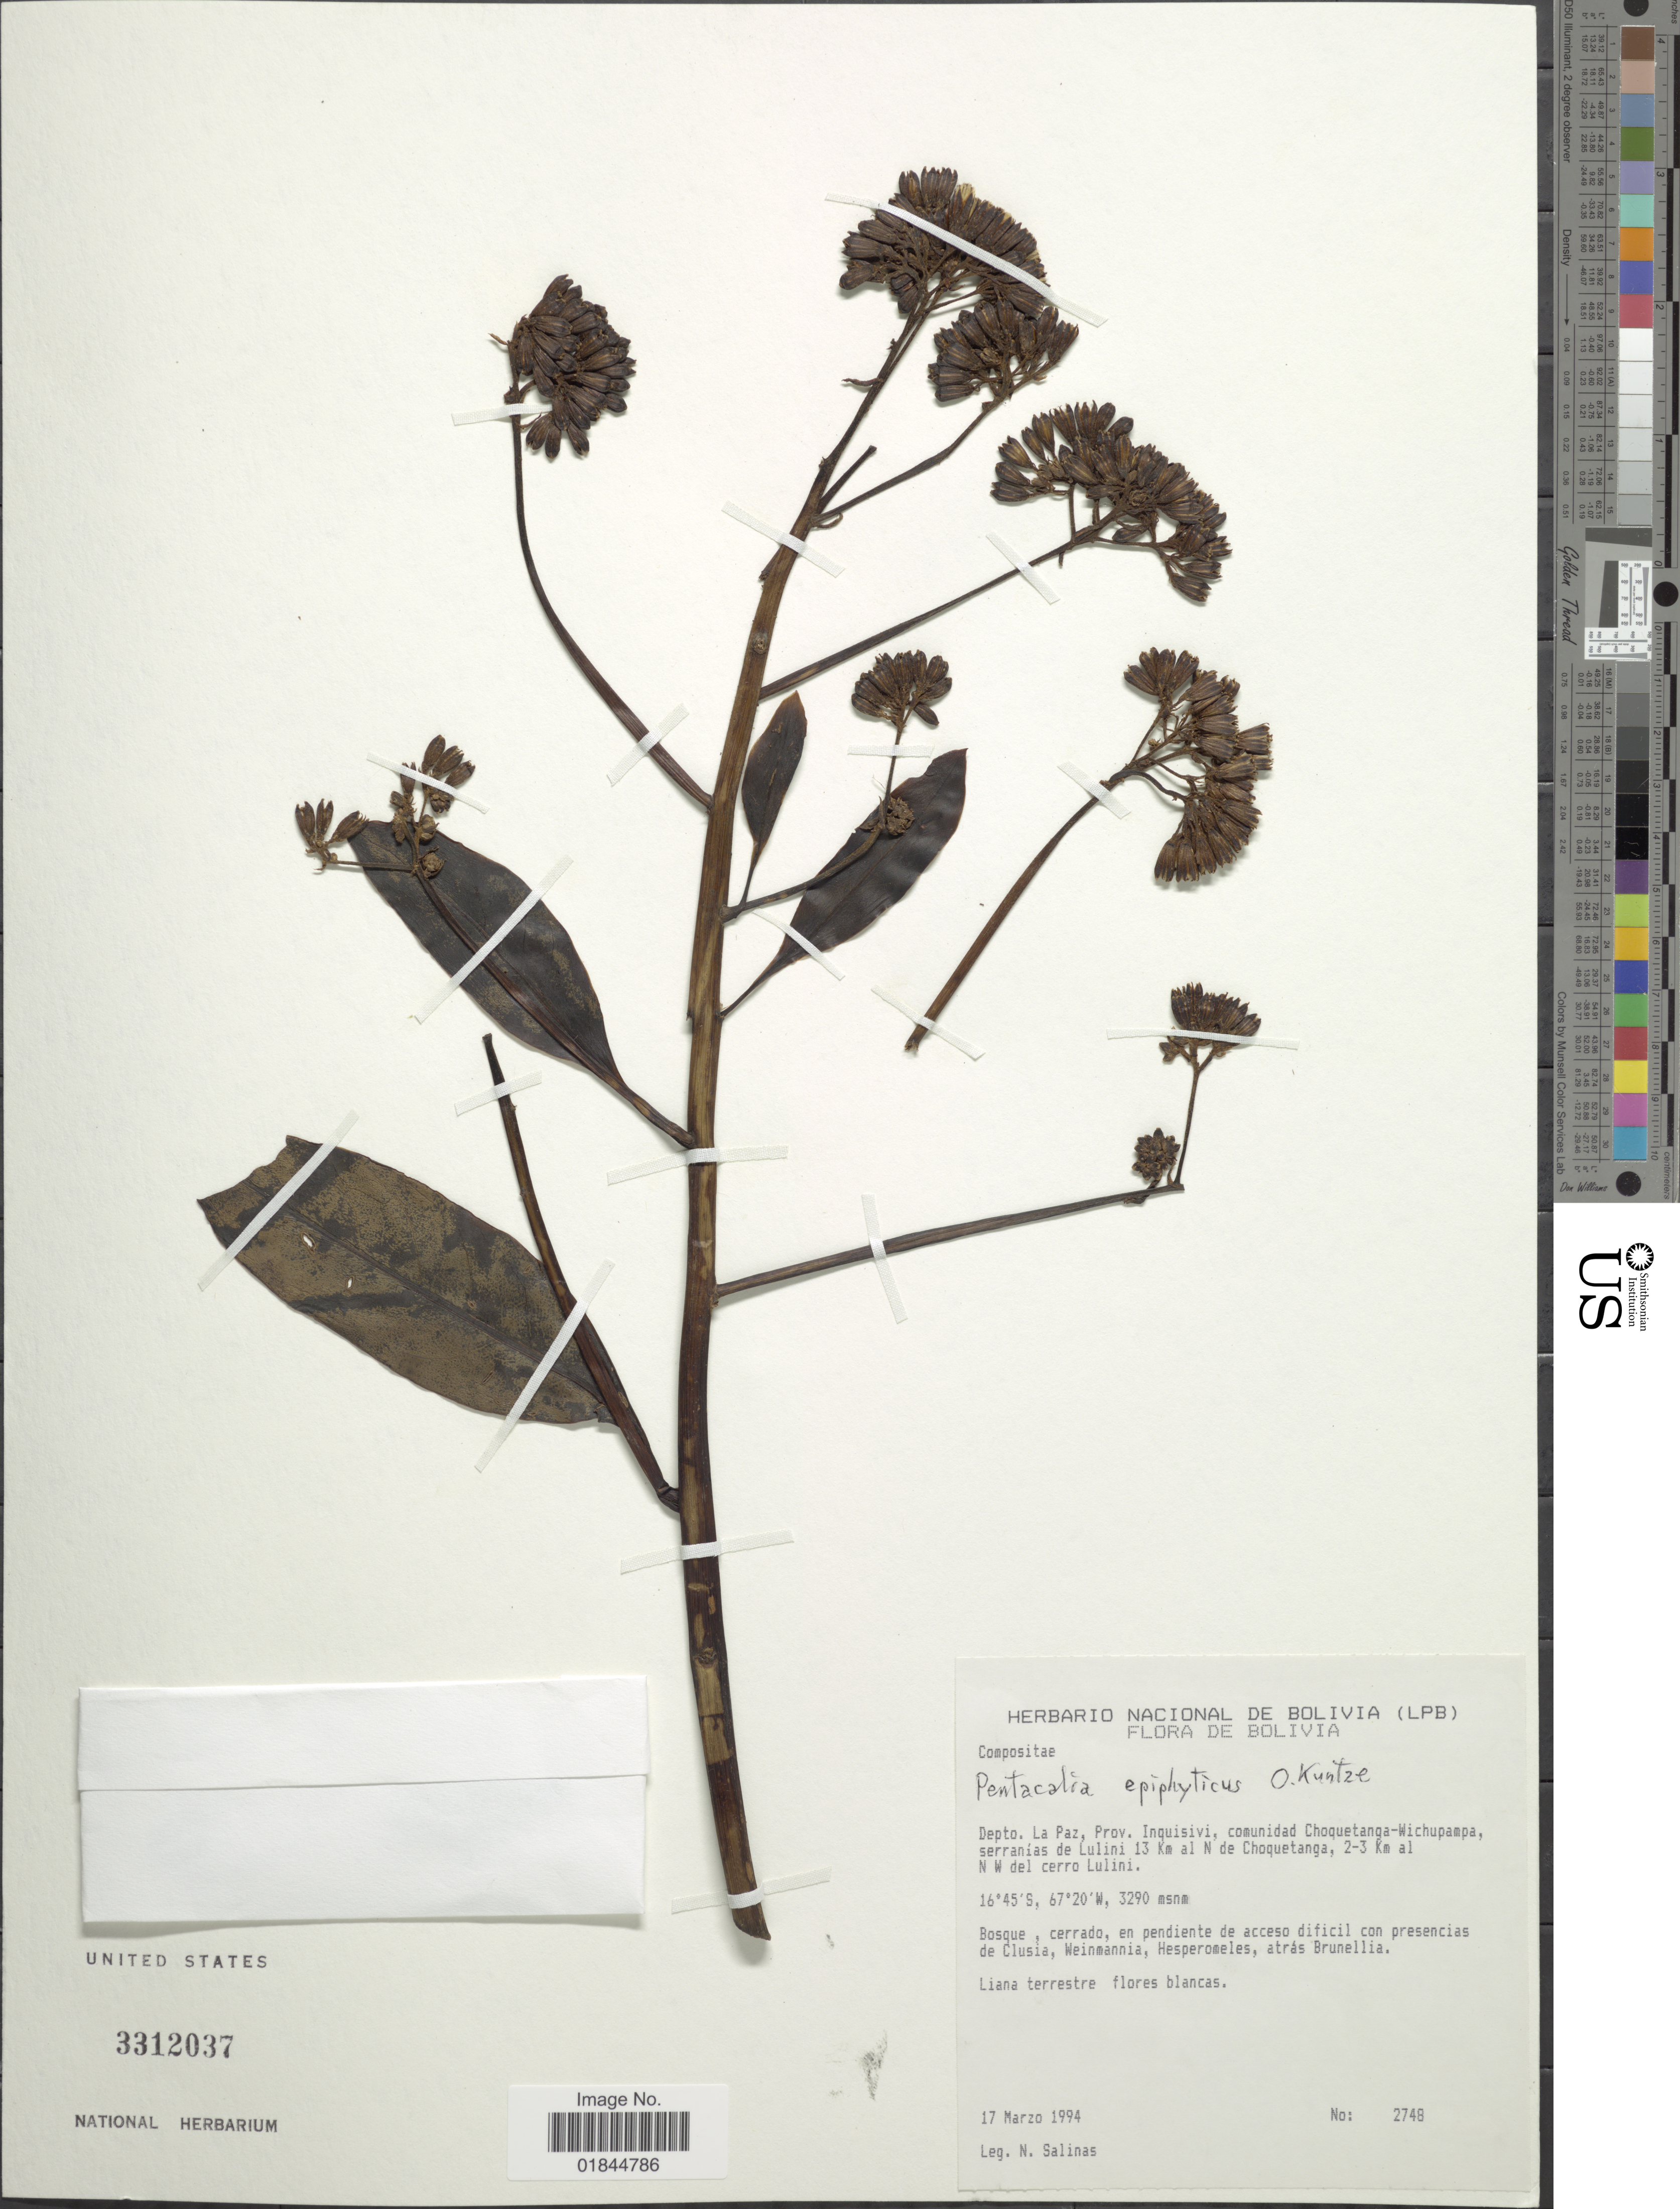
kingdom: Plantae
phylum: Tracheophyta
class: Magnoliopsida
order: Asterales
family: Asteraceae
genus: Pentacalia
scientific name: Pentacalia epiphytica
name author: (Kuntze) Cuatrec.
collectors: S. M. Niño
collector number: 1530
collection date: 2004-03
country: Venezuela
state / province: Trujillo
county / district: Boconó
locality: Páramo de Tuñame - Páramo El Pajarito.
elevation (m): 3250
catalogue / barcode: US 3459555